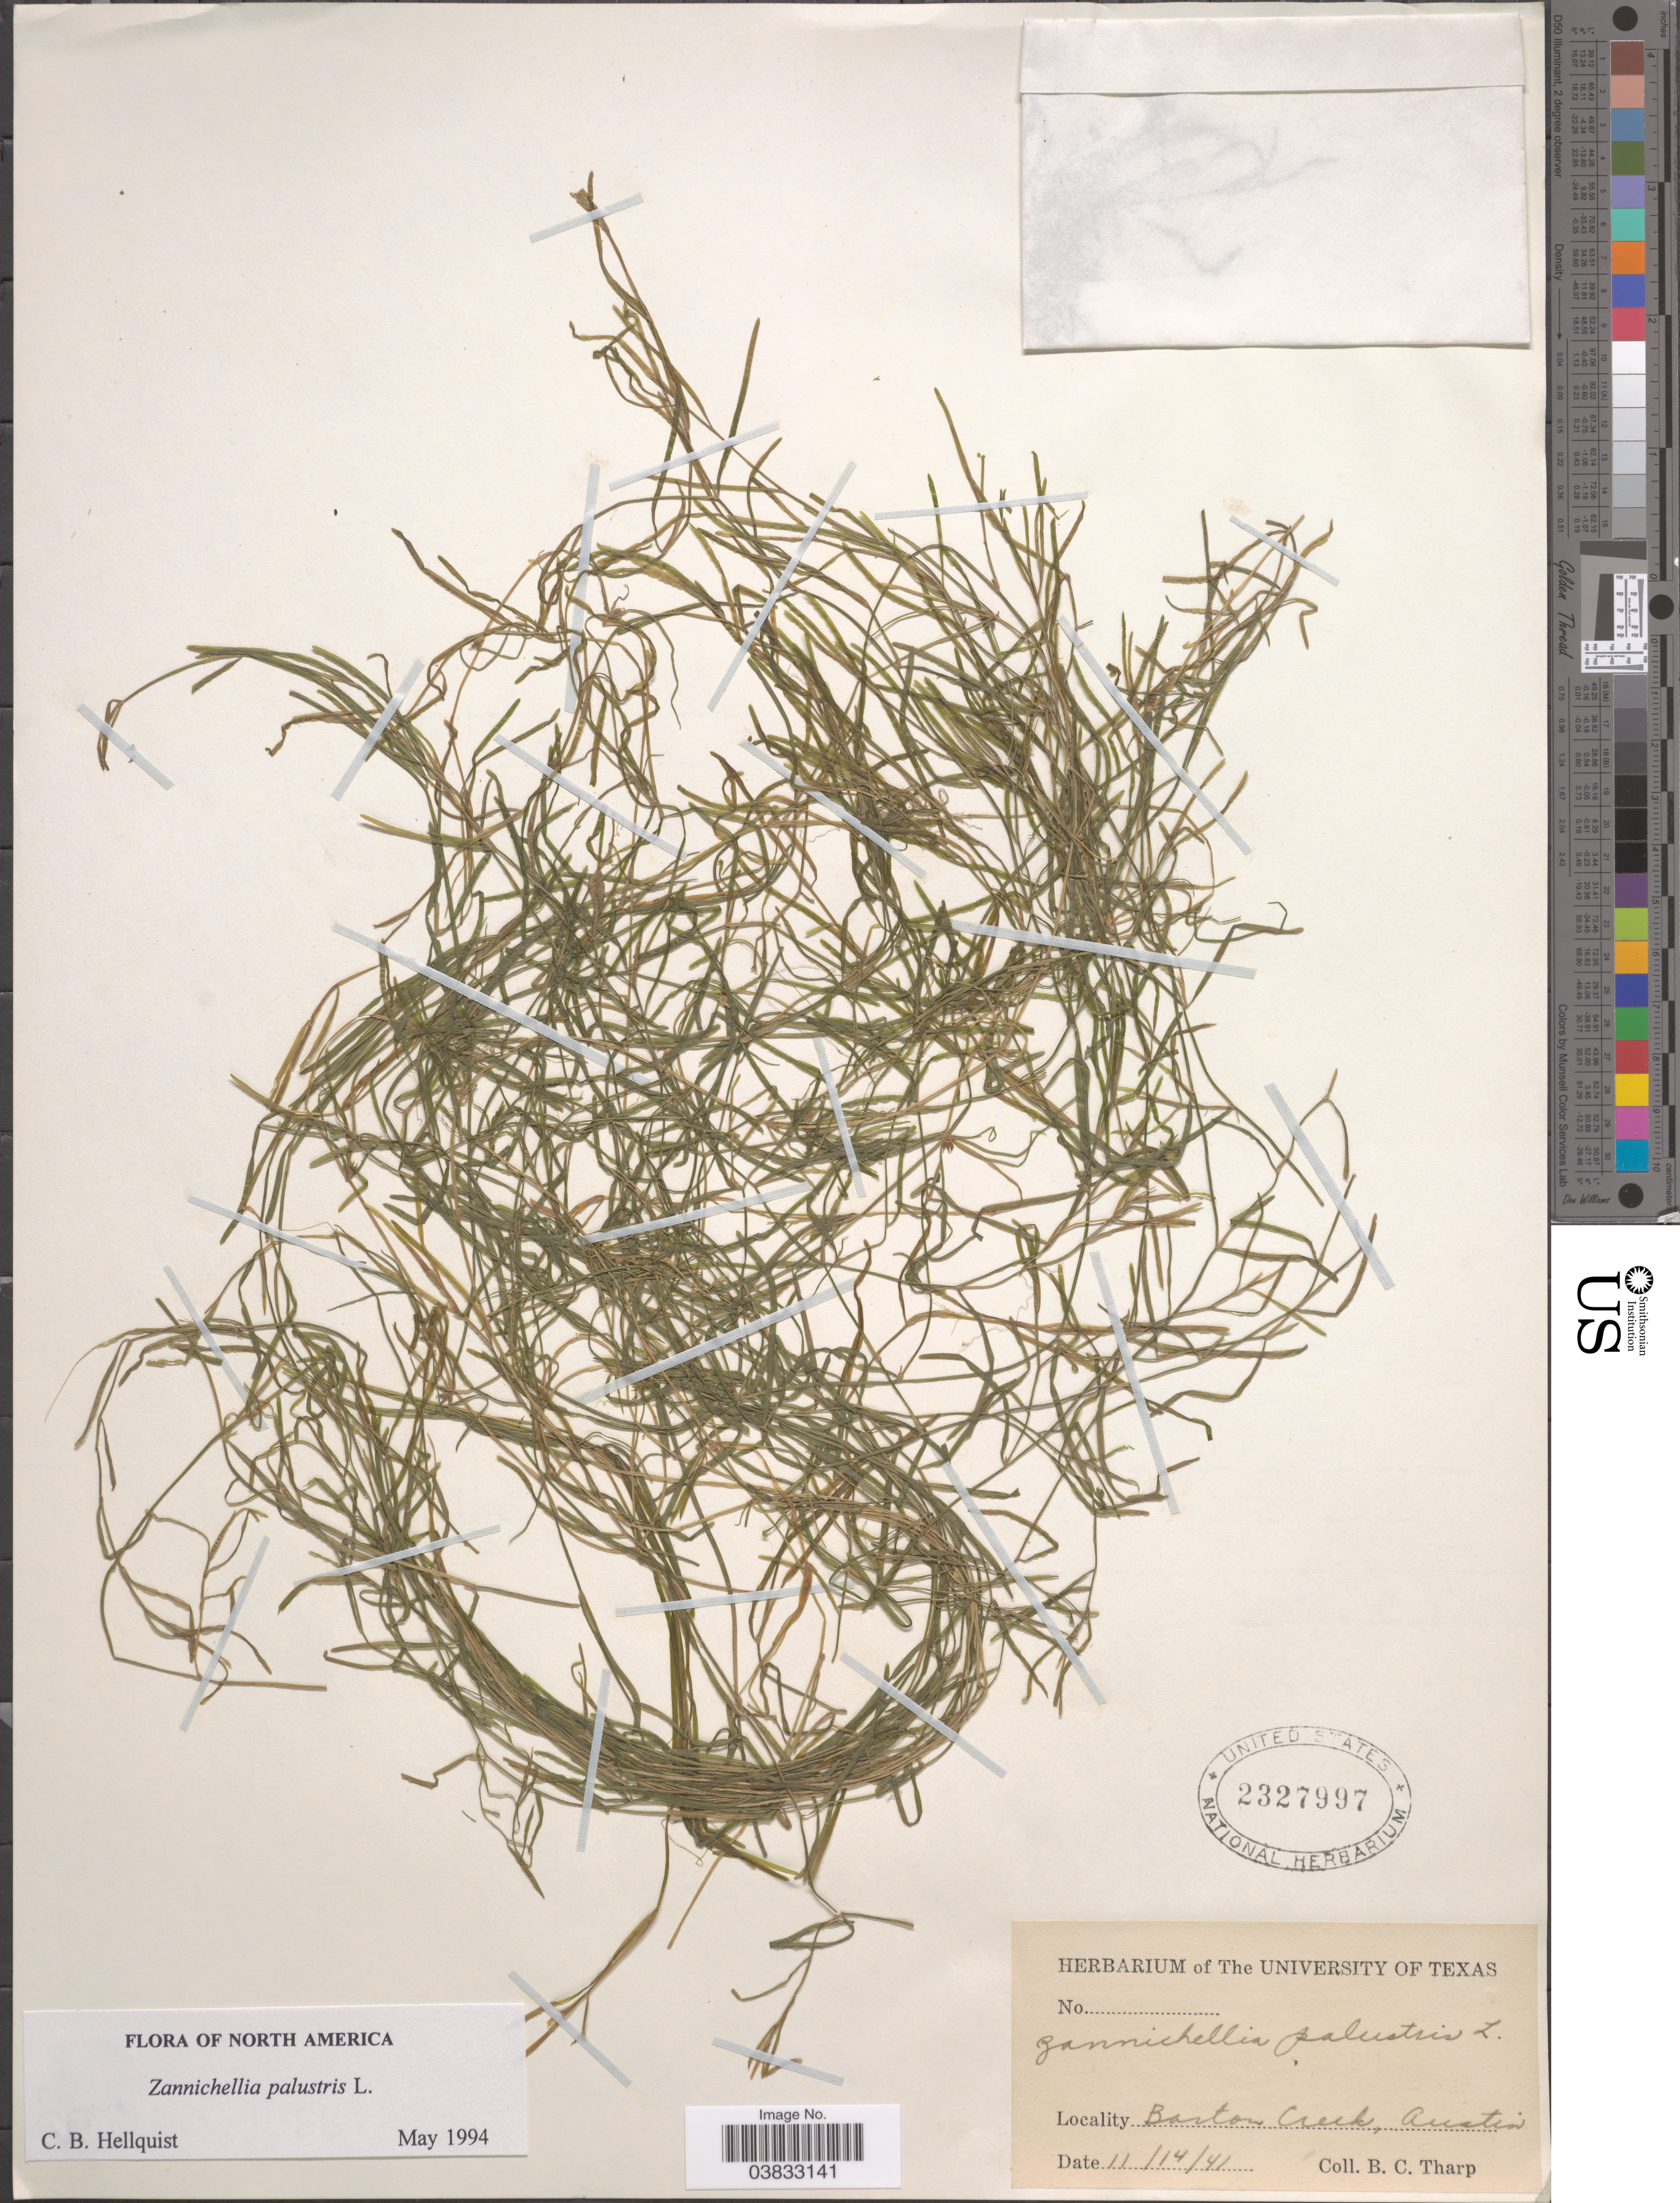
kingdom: Plantae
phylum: Tracheophyta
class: Liliopsida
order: Alismatales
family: Potamogetonaceae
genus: Zannichellia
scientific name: Zannichellia palustris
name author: L.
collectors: B. C. Tharp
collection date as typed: Transcribed d/m/y: 14/11/41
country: United States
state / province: Texas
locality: Barton Creek, Austin.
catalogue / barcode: US 2327997